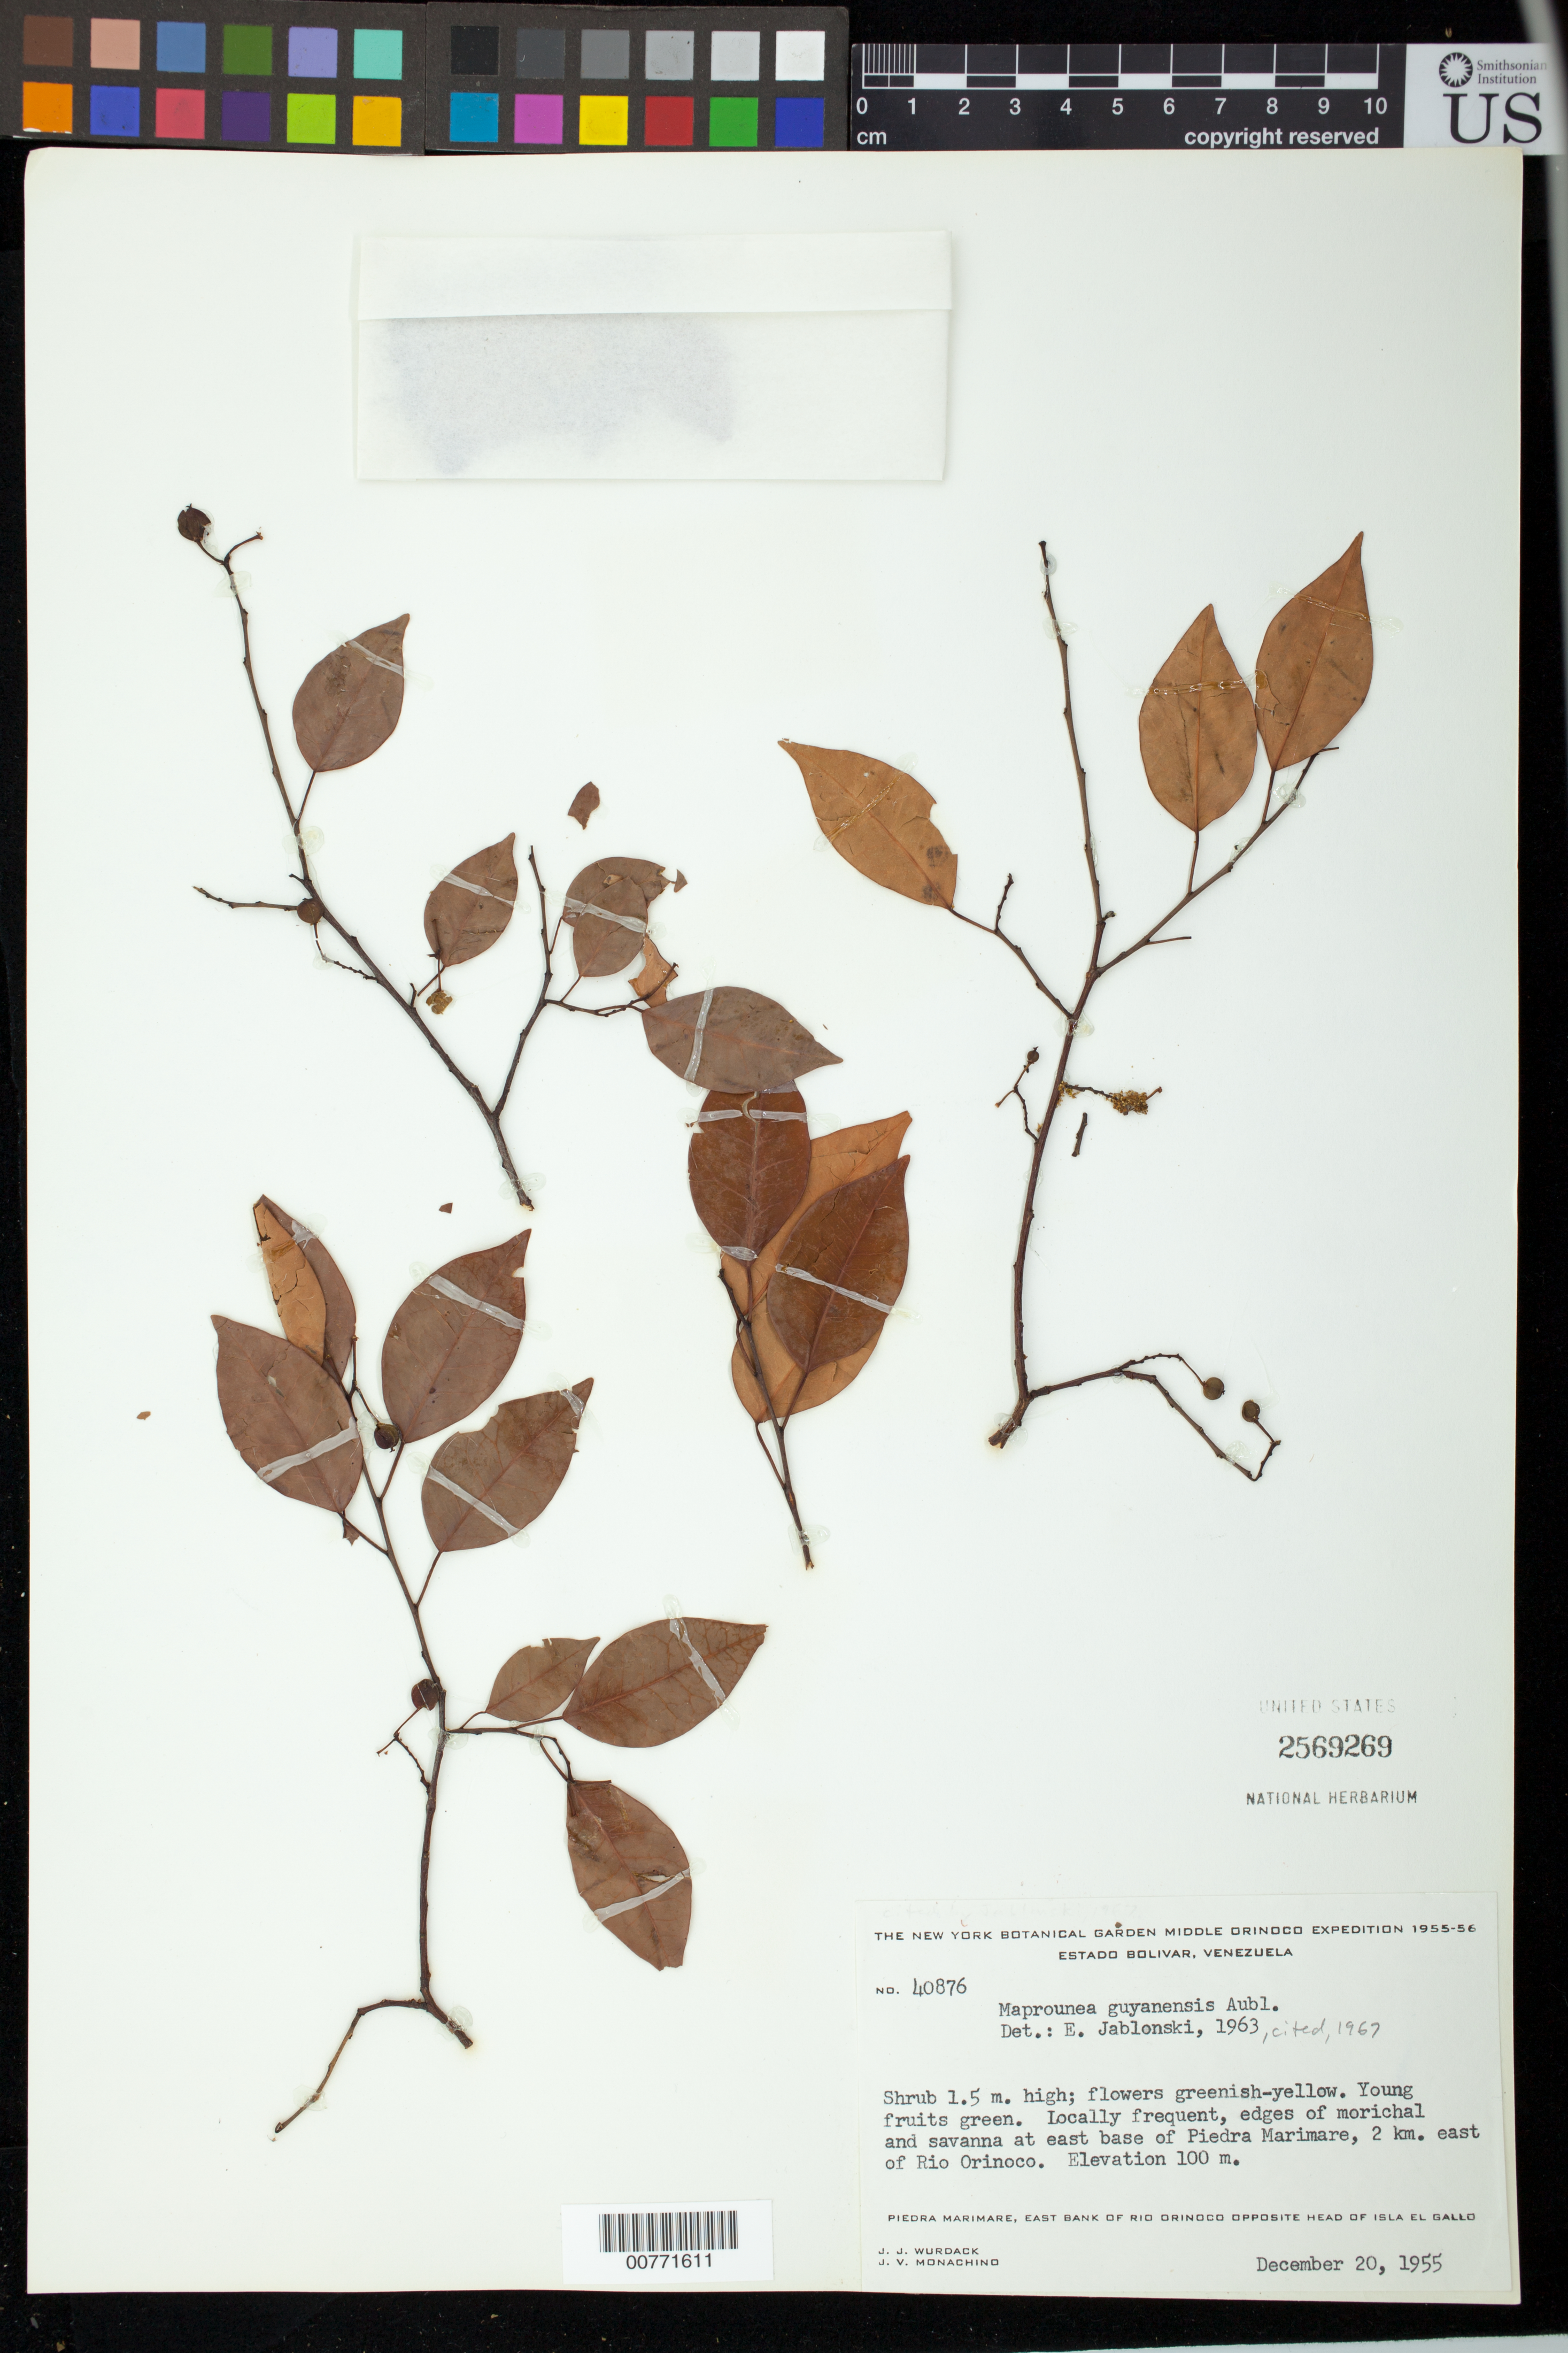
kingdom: Plantae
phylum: Tracheophyta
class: Magnoliopsida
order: Malpighiales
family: Euphorbiaceae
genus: Maprounea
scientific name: Maprounea guianensis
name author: Aubl.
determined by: Jablonski, E. F.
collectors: J. J. Wurdack & J. V. Monachino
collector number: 40876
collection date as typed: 20-Dec-55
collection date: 1955-12-20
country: Venezuela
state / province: Bolívar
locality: Piedra Marimare, E bank of Río Orinoco, opposite head of Isla El Gallo; east base of piedra, 2 km east of Río Orinoco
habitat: Morichal and savanna at east base of piedra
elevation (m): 100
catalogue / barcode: US 2569269